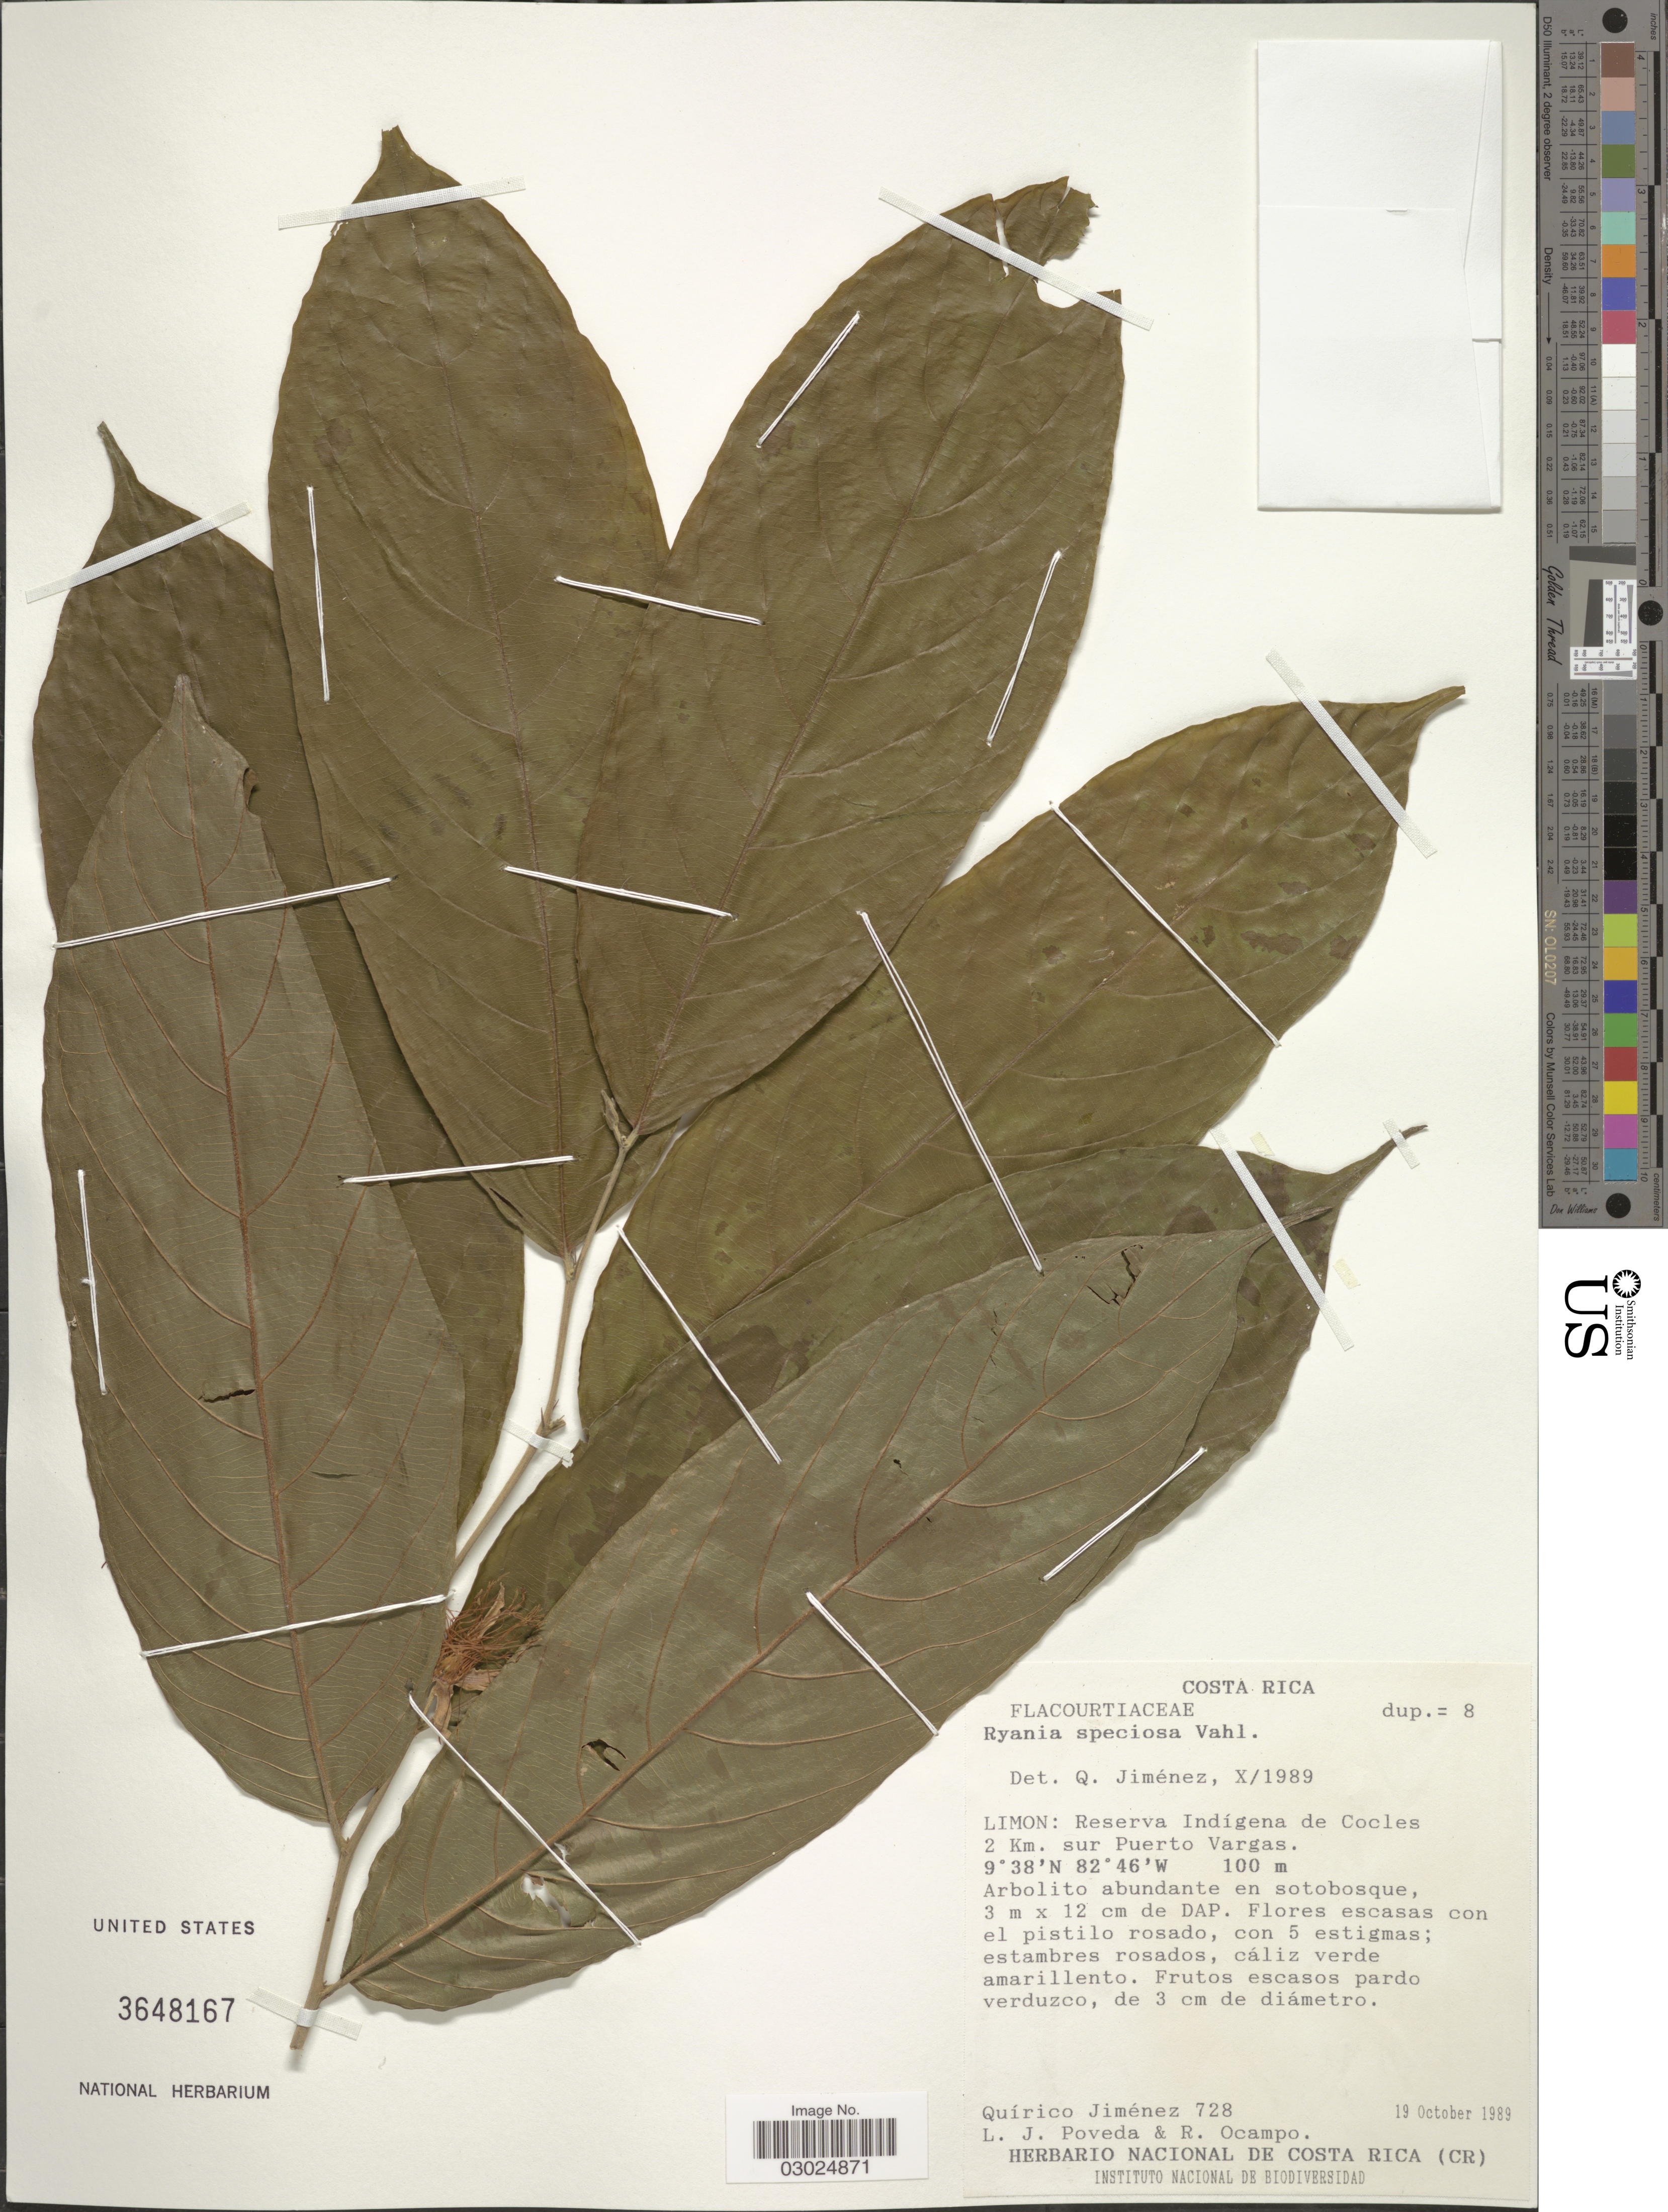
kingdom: Plantae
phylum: Tracheophyta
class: Magnoliopsida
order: Malpighiales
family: Salicaceae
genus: Ryania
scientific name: Ryania speciosa var. panamensis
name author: Monach.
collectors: Q. Jiménez Madrigal, L. J. Poveda & R. Ocampo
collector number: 728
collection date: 1989-10-19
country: Costa Rica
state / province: Limón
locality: Reserva Indígena de Cocles 2 Km. sur Puerto Vargas.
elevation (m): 100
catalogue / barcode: US 3648167